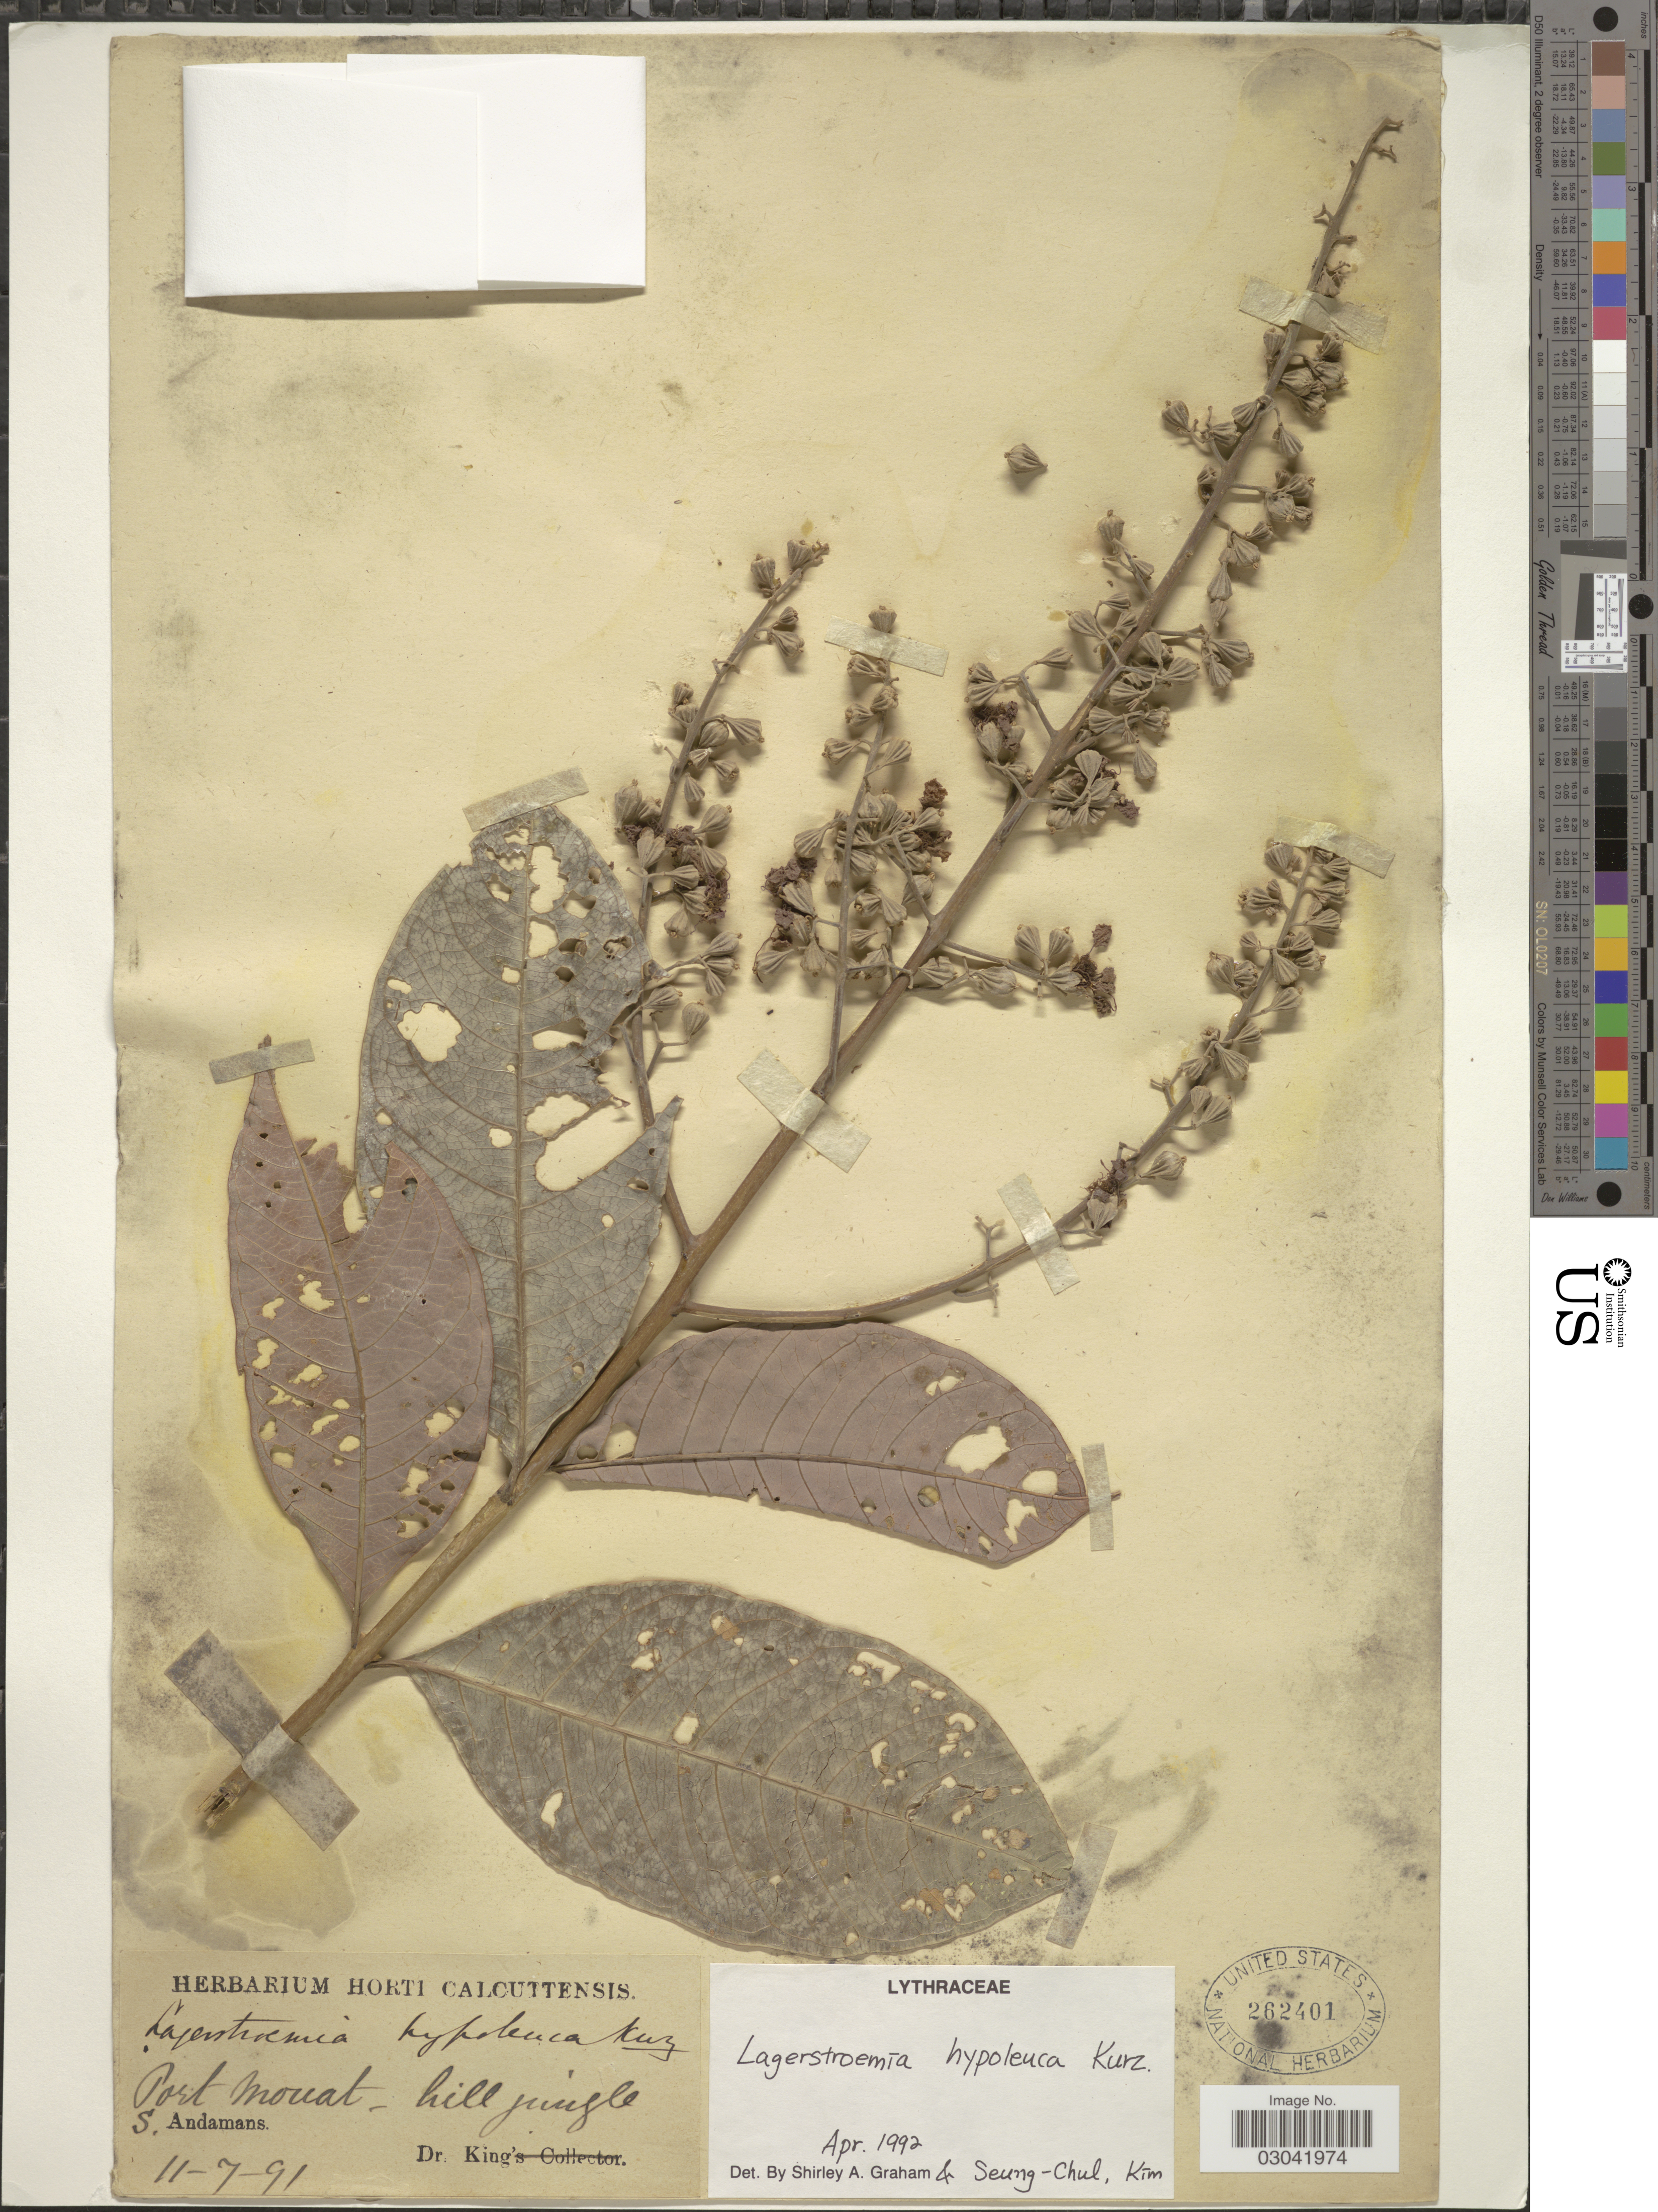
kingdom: Plantae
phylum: Tracheophyta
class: Magnoliopsida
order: Myrtales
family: Lythraceae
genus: Lagerstroemia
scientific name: Lagerstroemia hypoleuca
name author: Kurz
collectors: G. King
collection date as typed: Transcribed d/m/y: 11/7/91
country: India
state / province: Andaman and Nicobar Islands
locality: Port Mouat - hill jungle. S. Andamans.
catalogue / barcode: US 262401